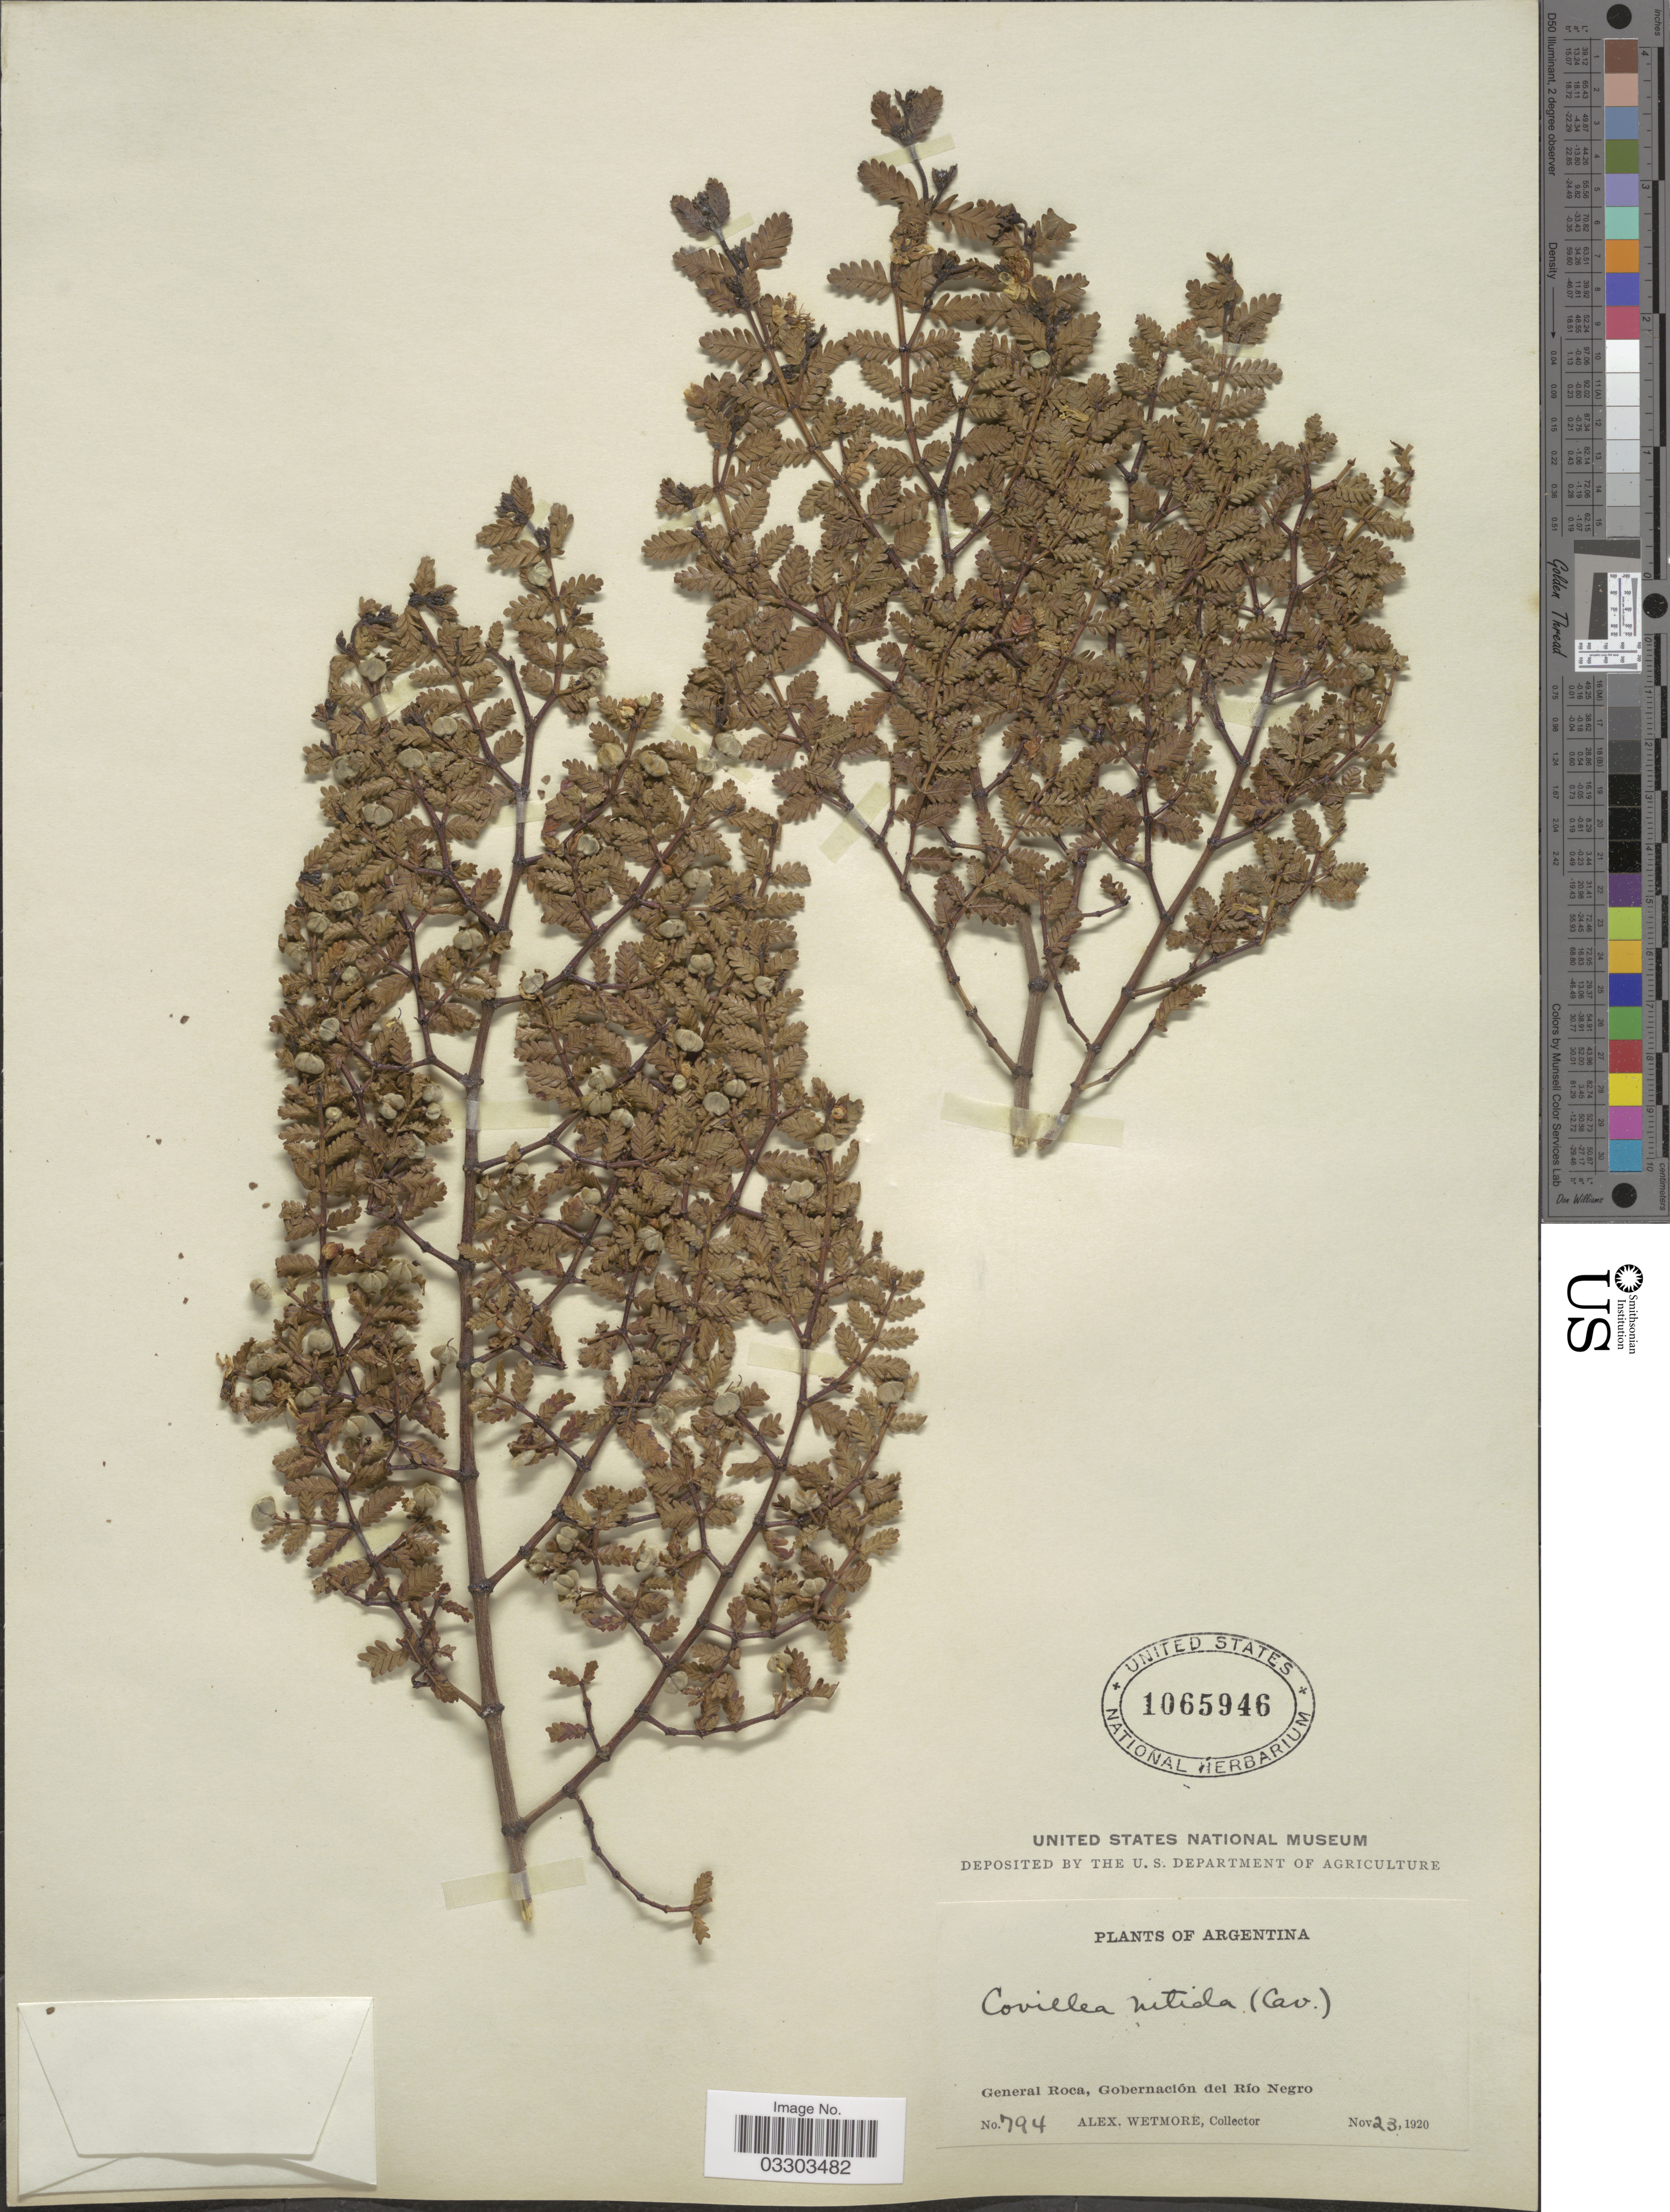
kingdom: Plantae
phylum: Tracheophyta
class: Magnoliopsida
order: Zygophyllales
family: Zygophyllaceae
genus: Larrea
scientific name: Larrea nitida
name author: Cav.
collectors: A. Wetmore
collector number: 794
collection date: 1920-11-23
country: Argentina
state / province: Rio Negro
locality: General Roca, Gobernación del Río Negro.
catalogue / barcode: US 1065946